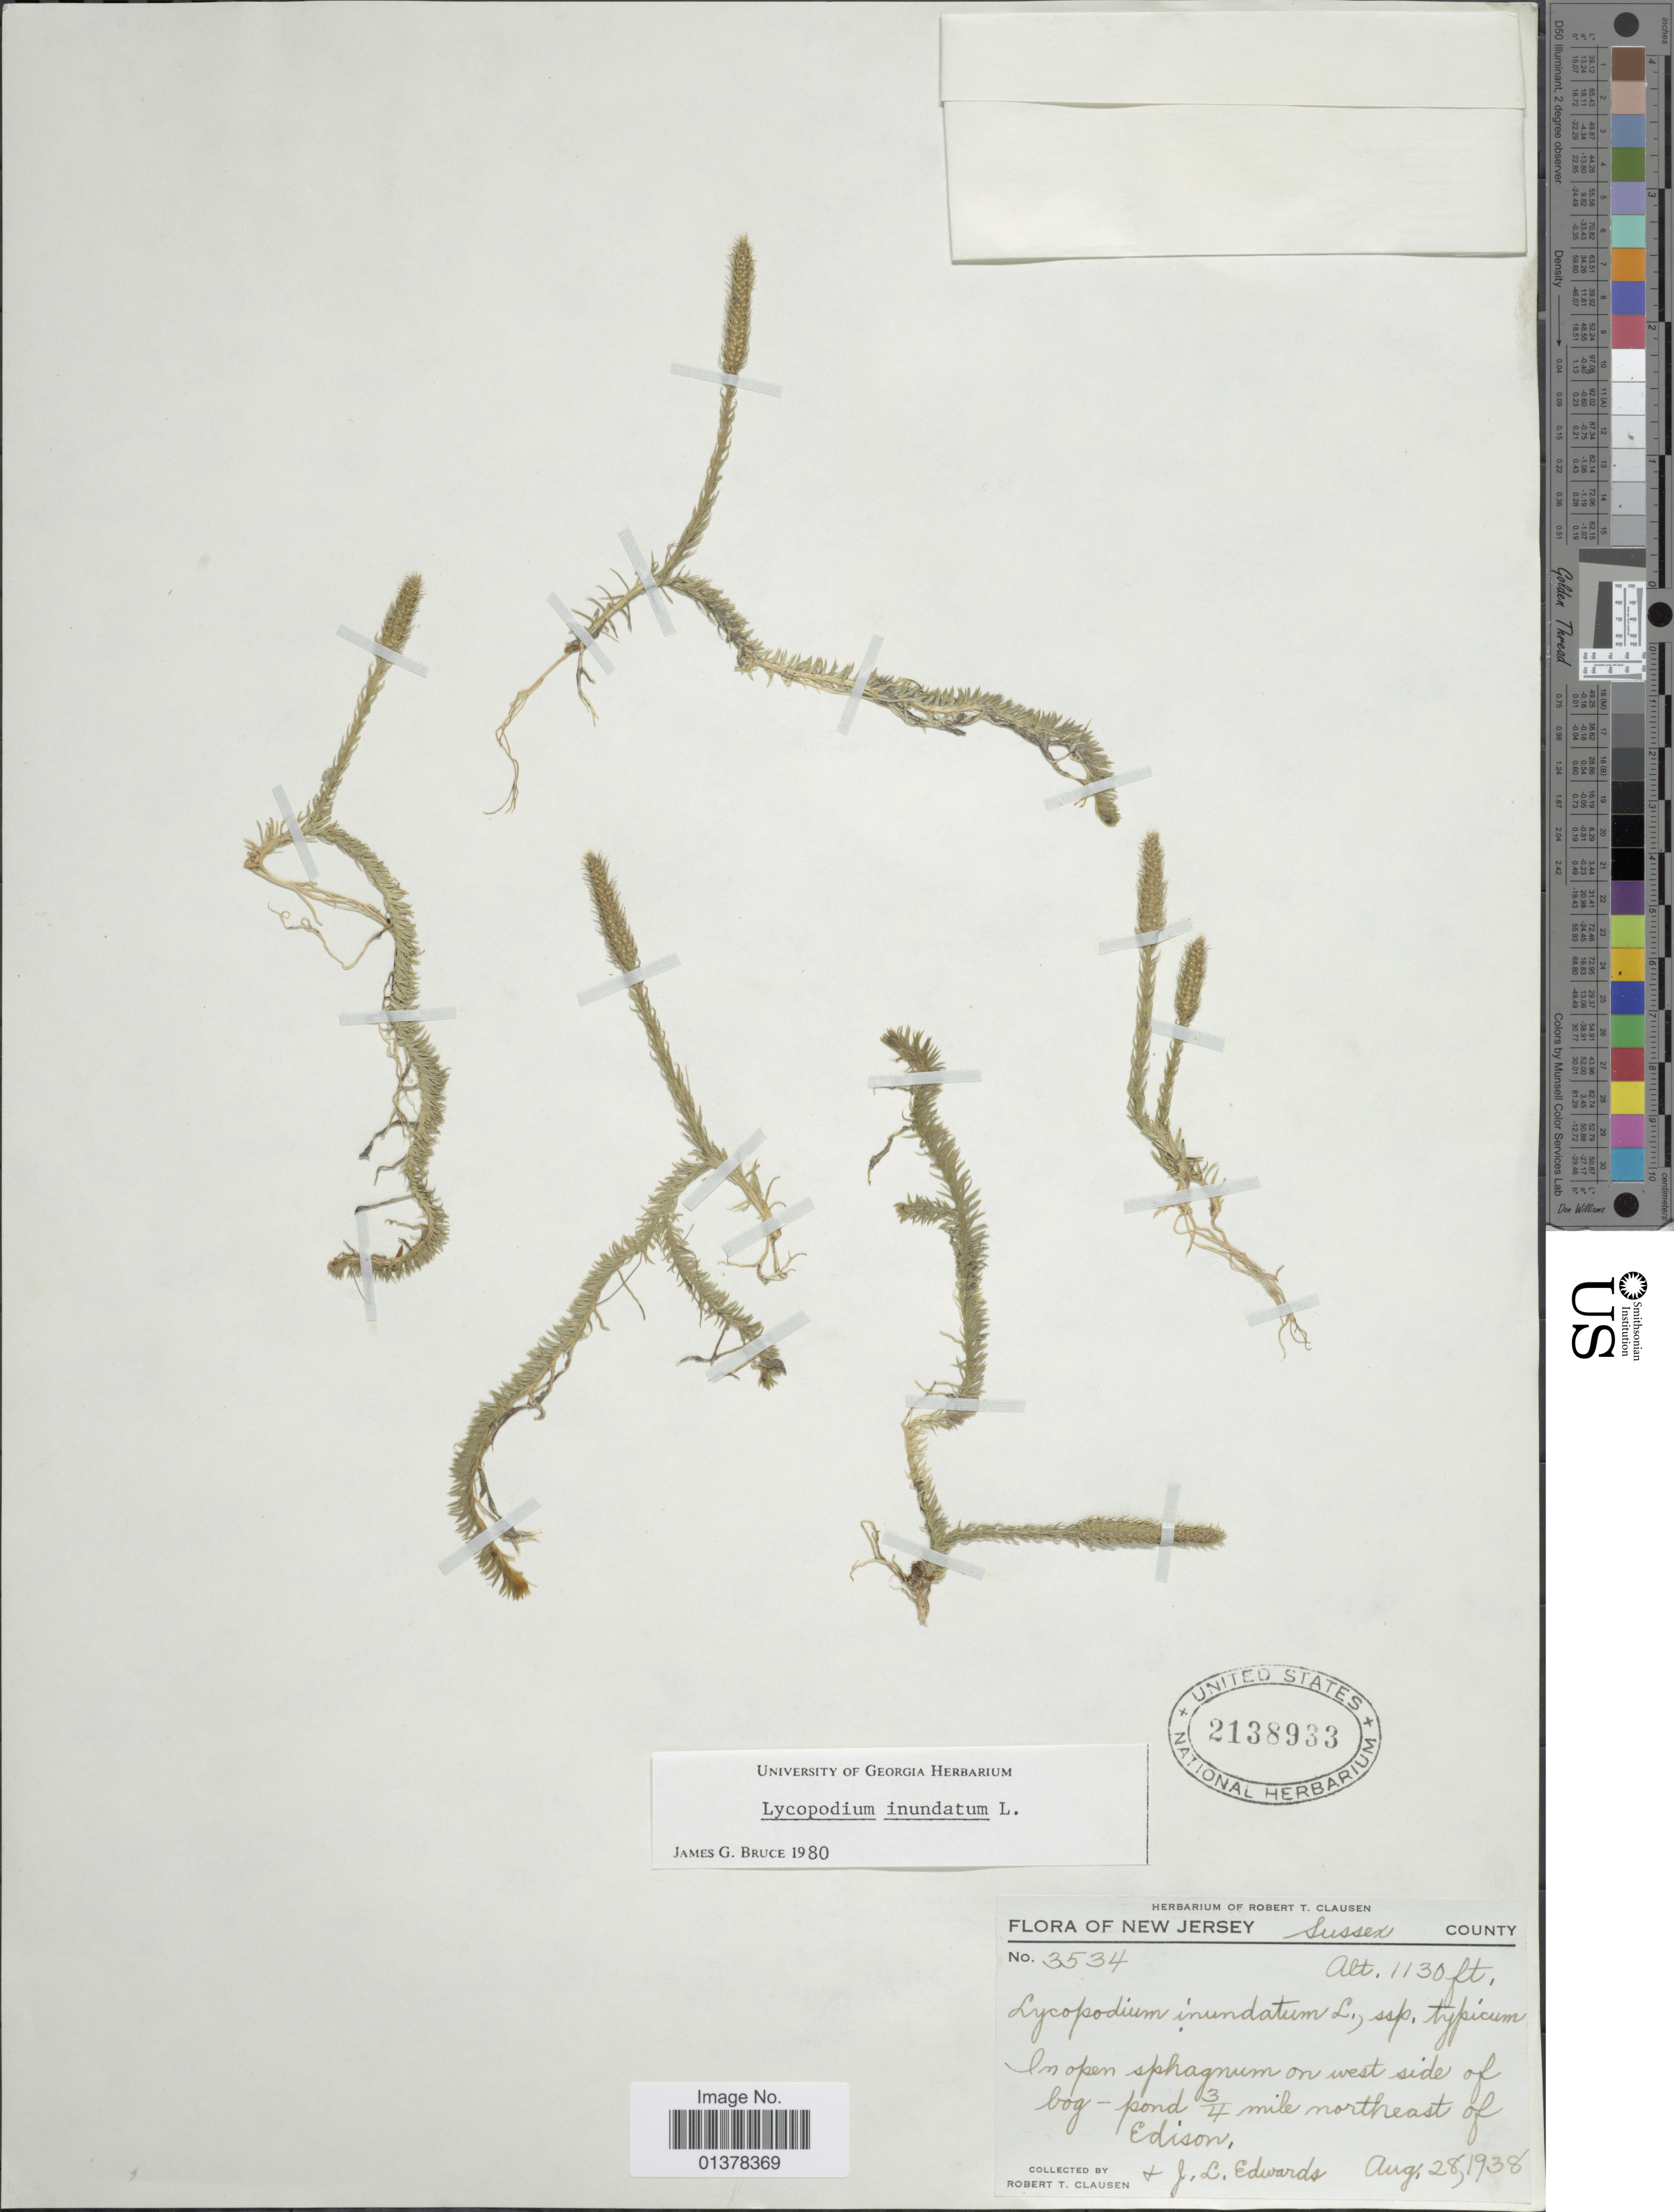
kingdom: Plantae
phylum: Tracheophyta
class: Lycopodiopsida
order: Lycopodiales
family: Lycopodiaceae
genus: Lycopodiella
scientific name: Lycopodiella inundata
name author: (L.) Holub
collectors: R. T. Clausen & J. Edwards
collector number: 3534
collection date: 1938-08-28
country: United States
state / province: New Jersey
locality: Sussex County, 3/4 mile northeast of Edison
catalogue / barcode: US 2138933